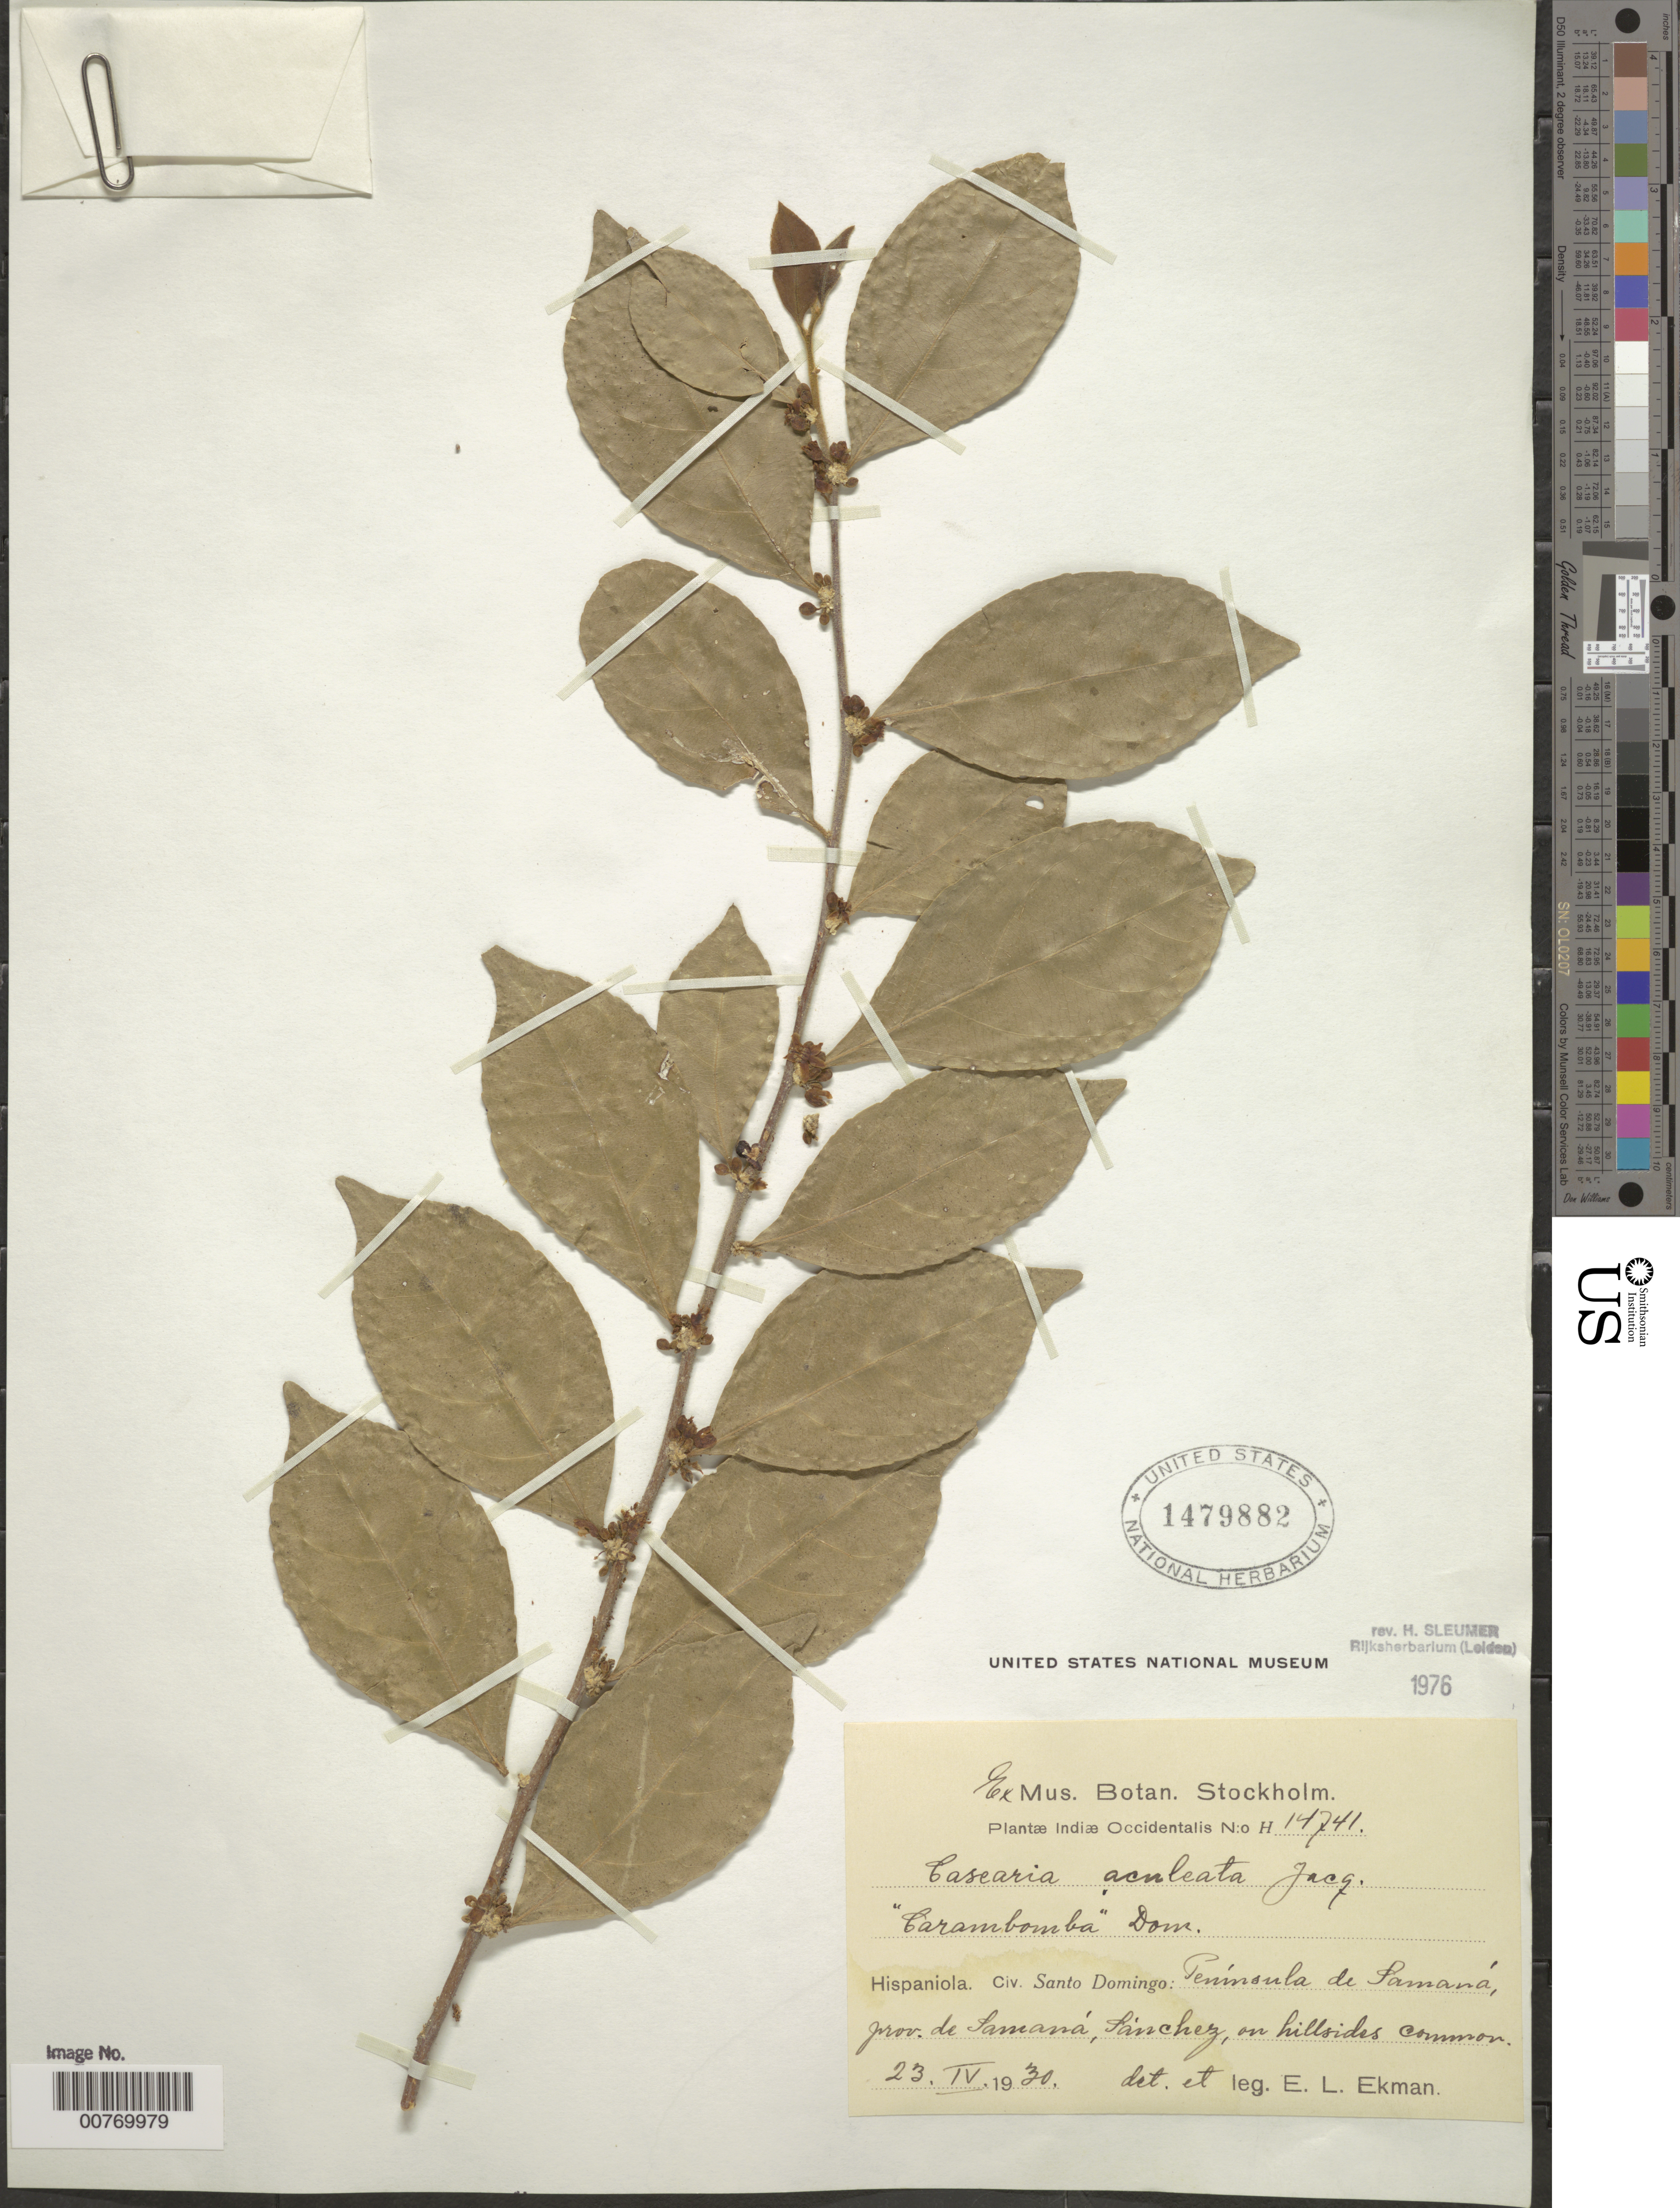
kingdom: Plantae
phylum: Tracheophyta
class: Magnoliopsida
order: Malpighiales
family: Salicaceae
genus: Casearia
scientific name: Casearia aculeata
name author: Jacq.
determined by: Sleumer, H. O.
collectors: E. L. Ekman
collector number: H 14741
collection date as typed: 23 Apr 1930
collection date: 1930-04-23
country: Dominican Republic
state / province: Samana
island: Hispaniola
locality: Samaná peninsula, Sánchez.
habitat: On hillside.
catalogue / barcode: US 1479882